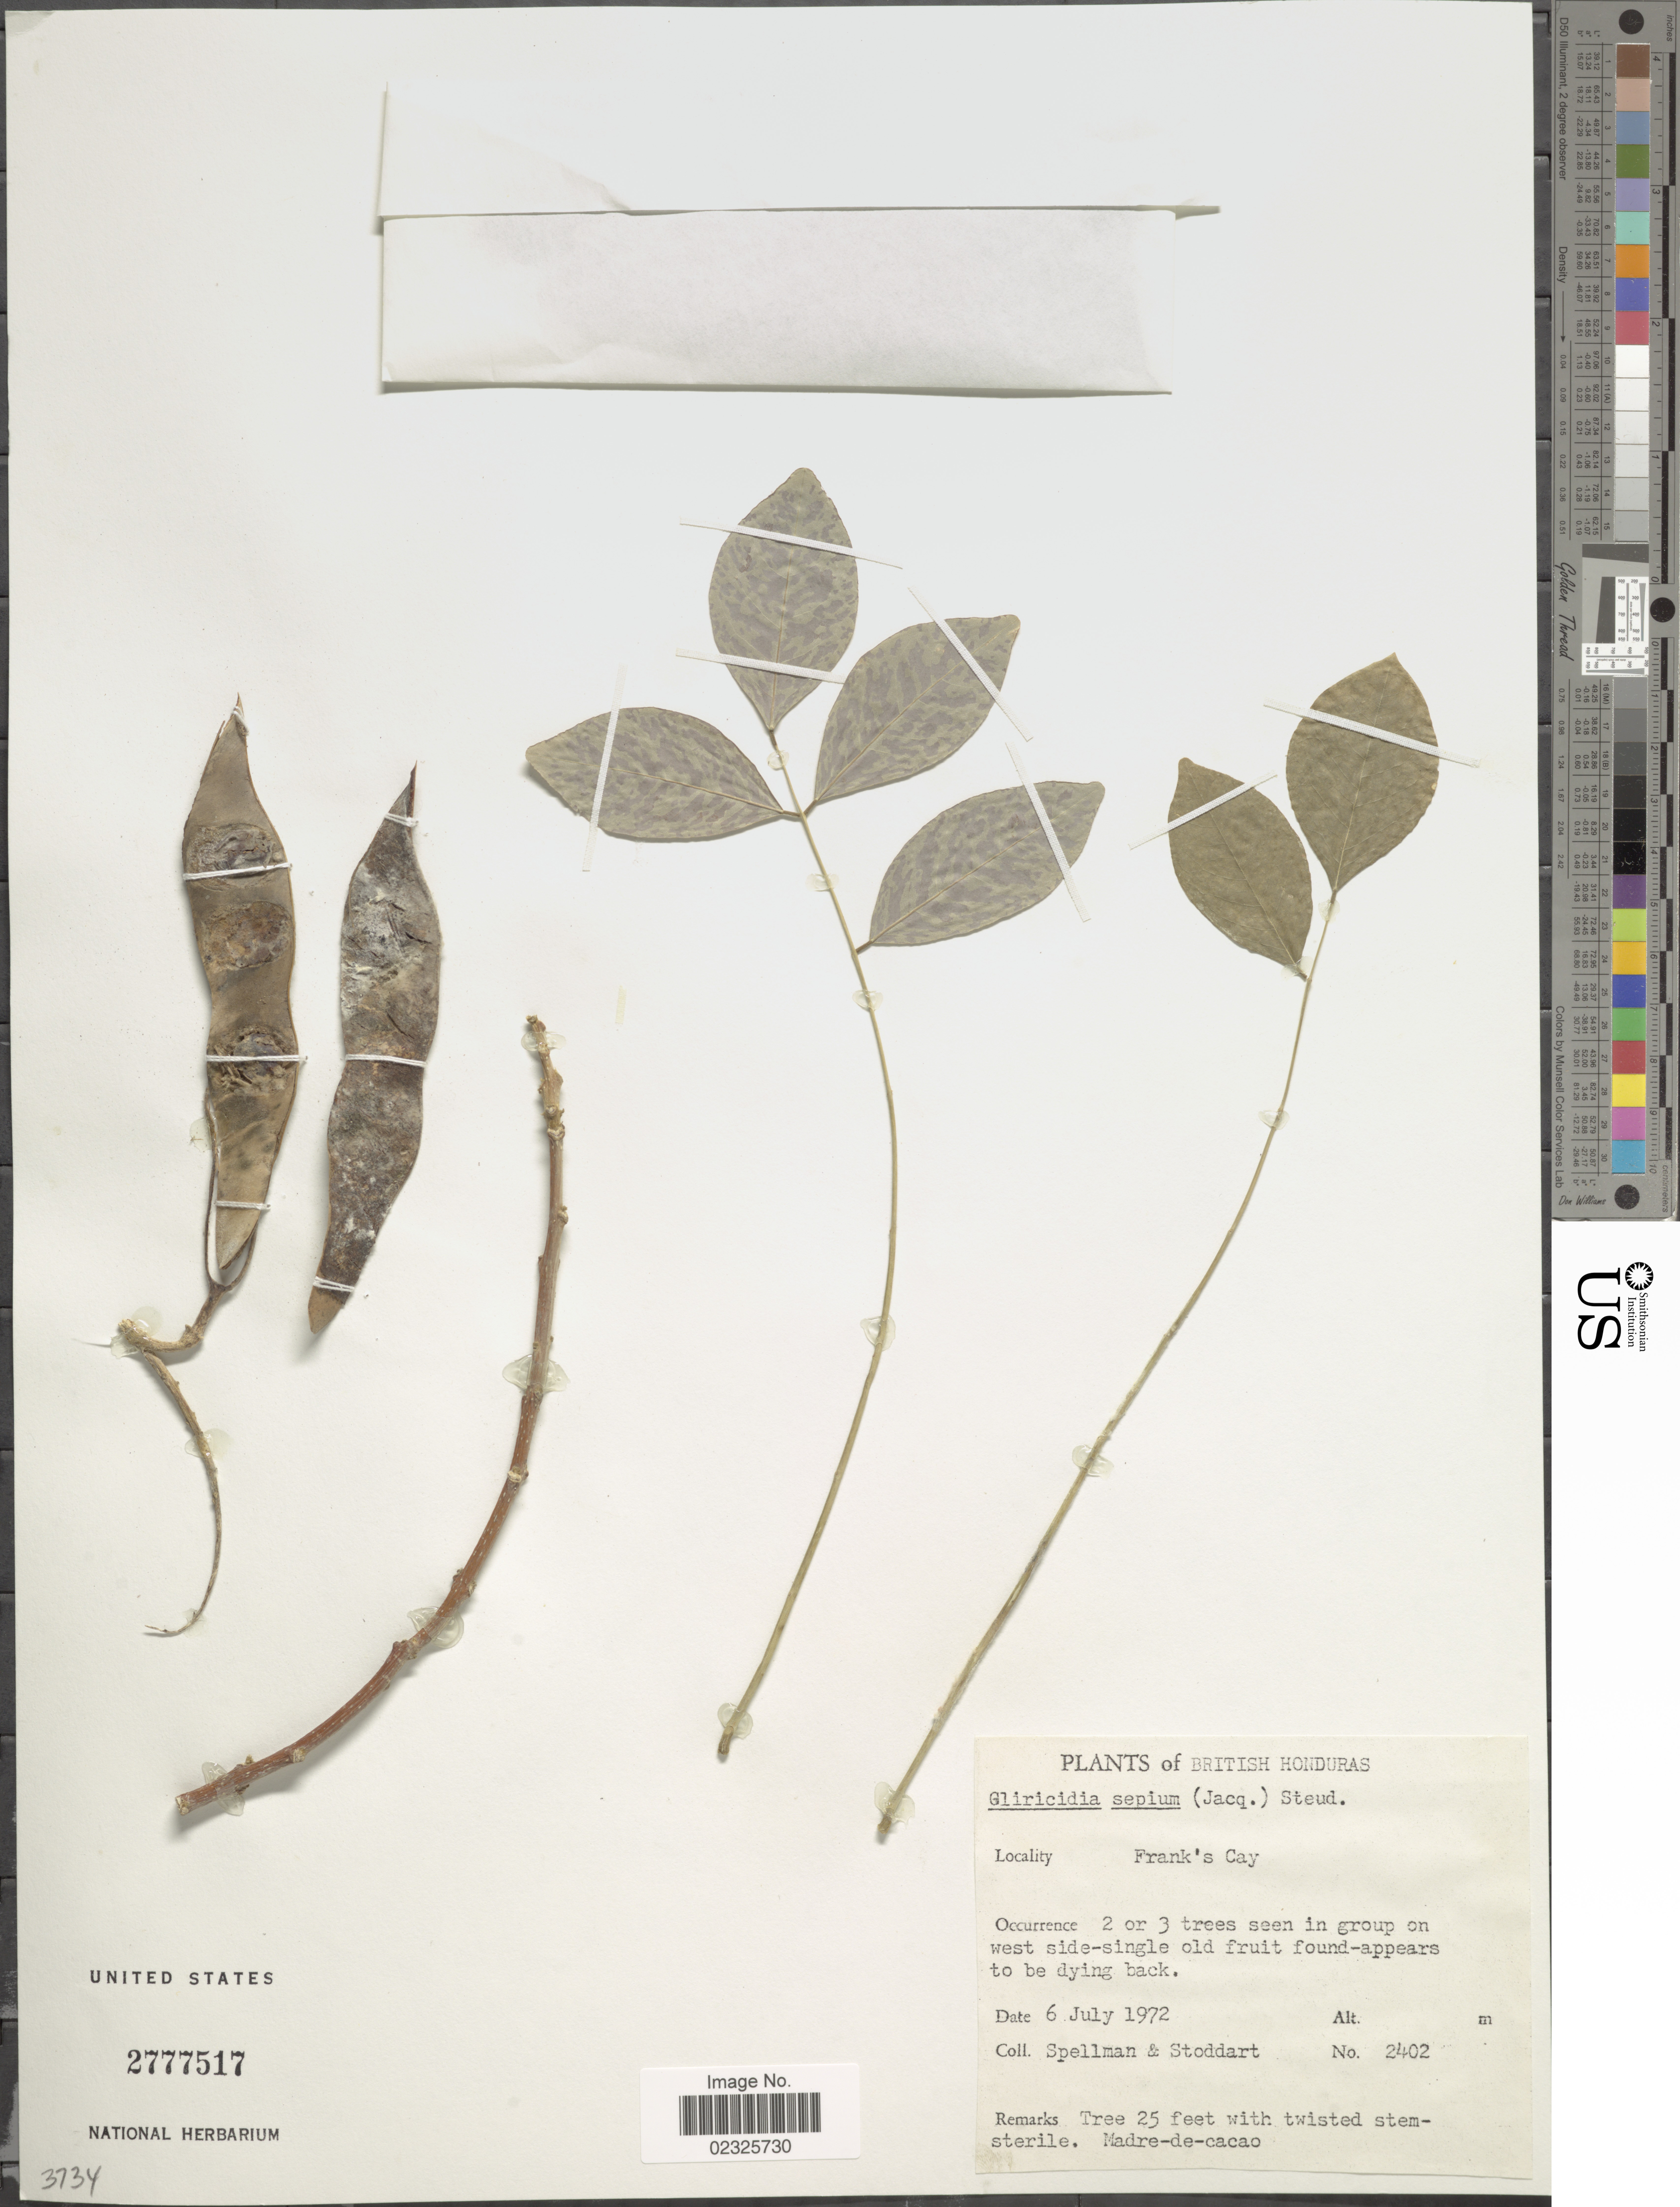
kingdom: Plantae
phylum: Tracheophyta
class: Magnoliopsida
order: Fabales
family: Fabaceae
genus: Gliricidia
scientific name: Gliricidia sepium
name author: (Jacq.) Kunth ex Walp.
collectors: Spellman, -- & -. Stoddart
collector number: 2402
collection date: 1972-07-06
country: Belize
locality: British Honduras. Frank's Cay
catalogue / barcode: US 2777517